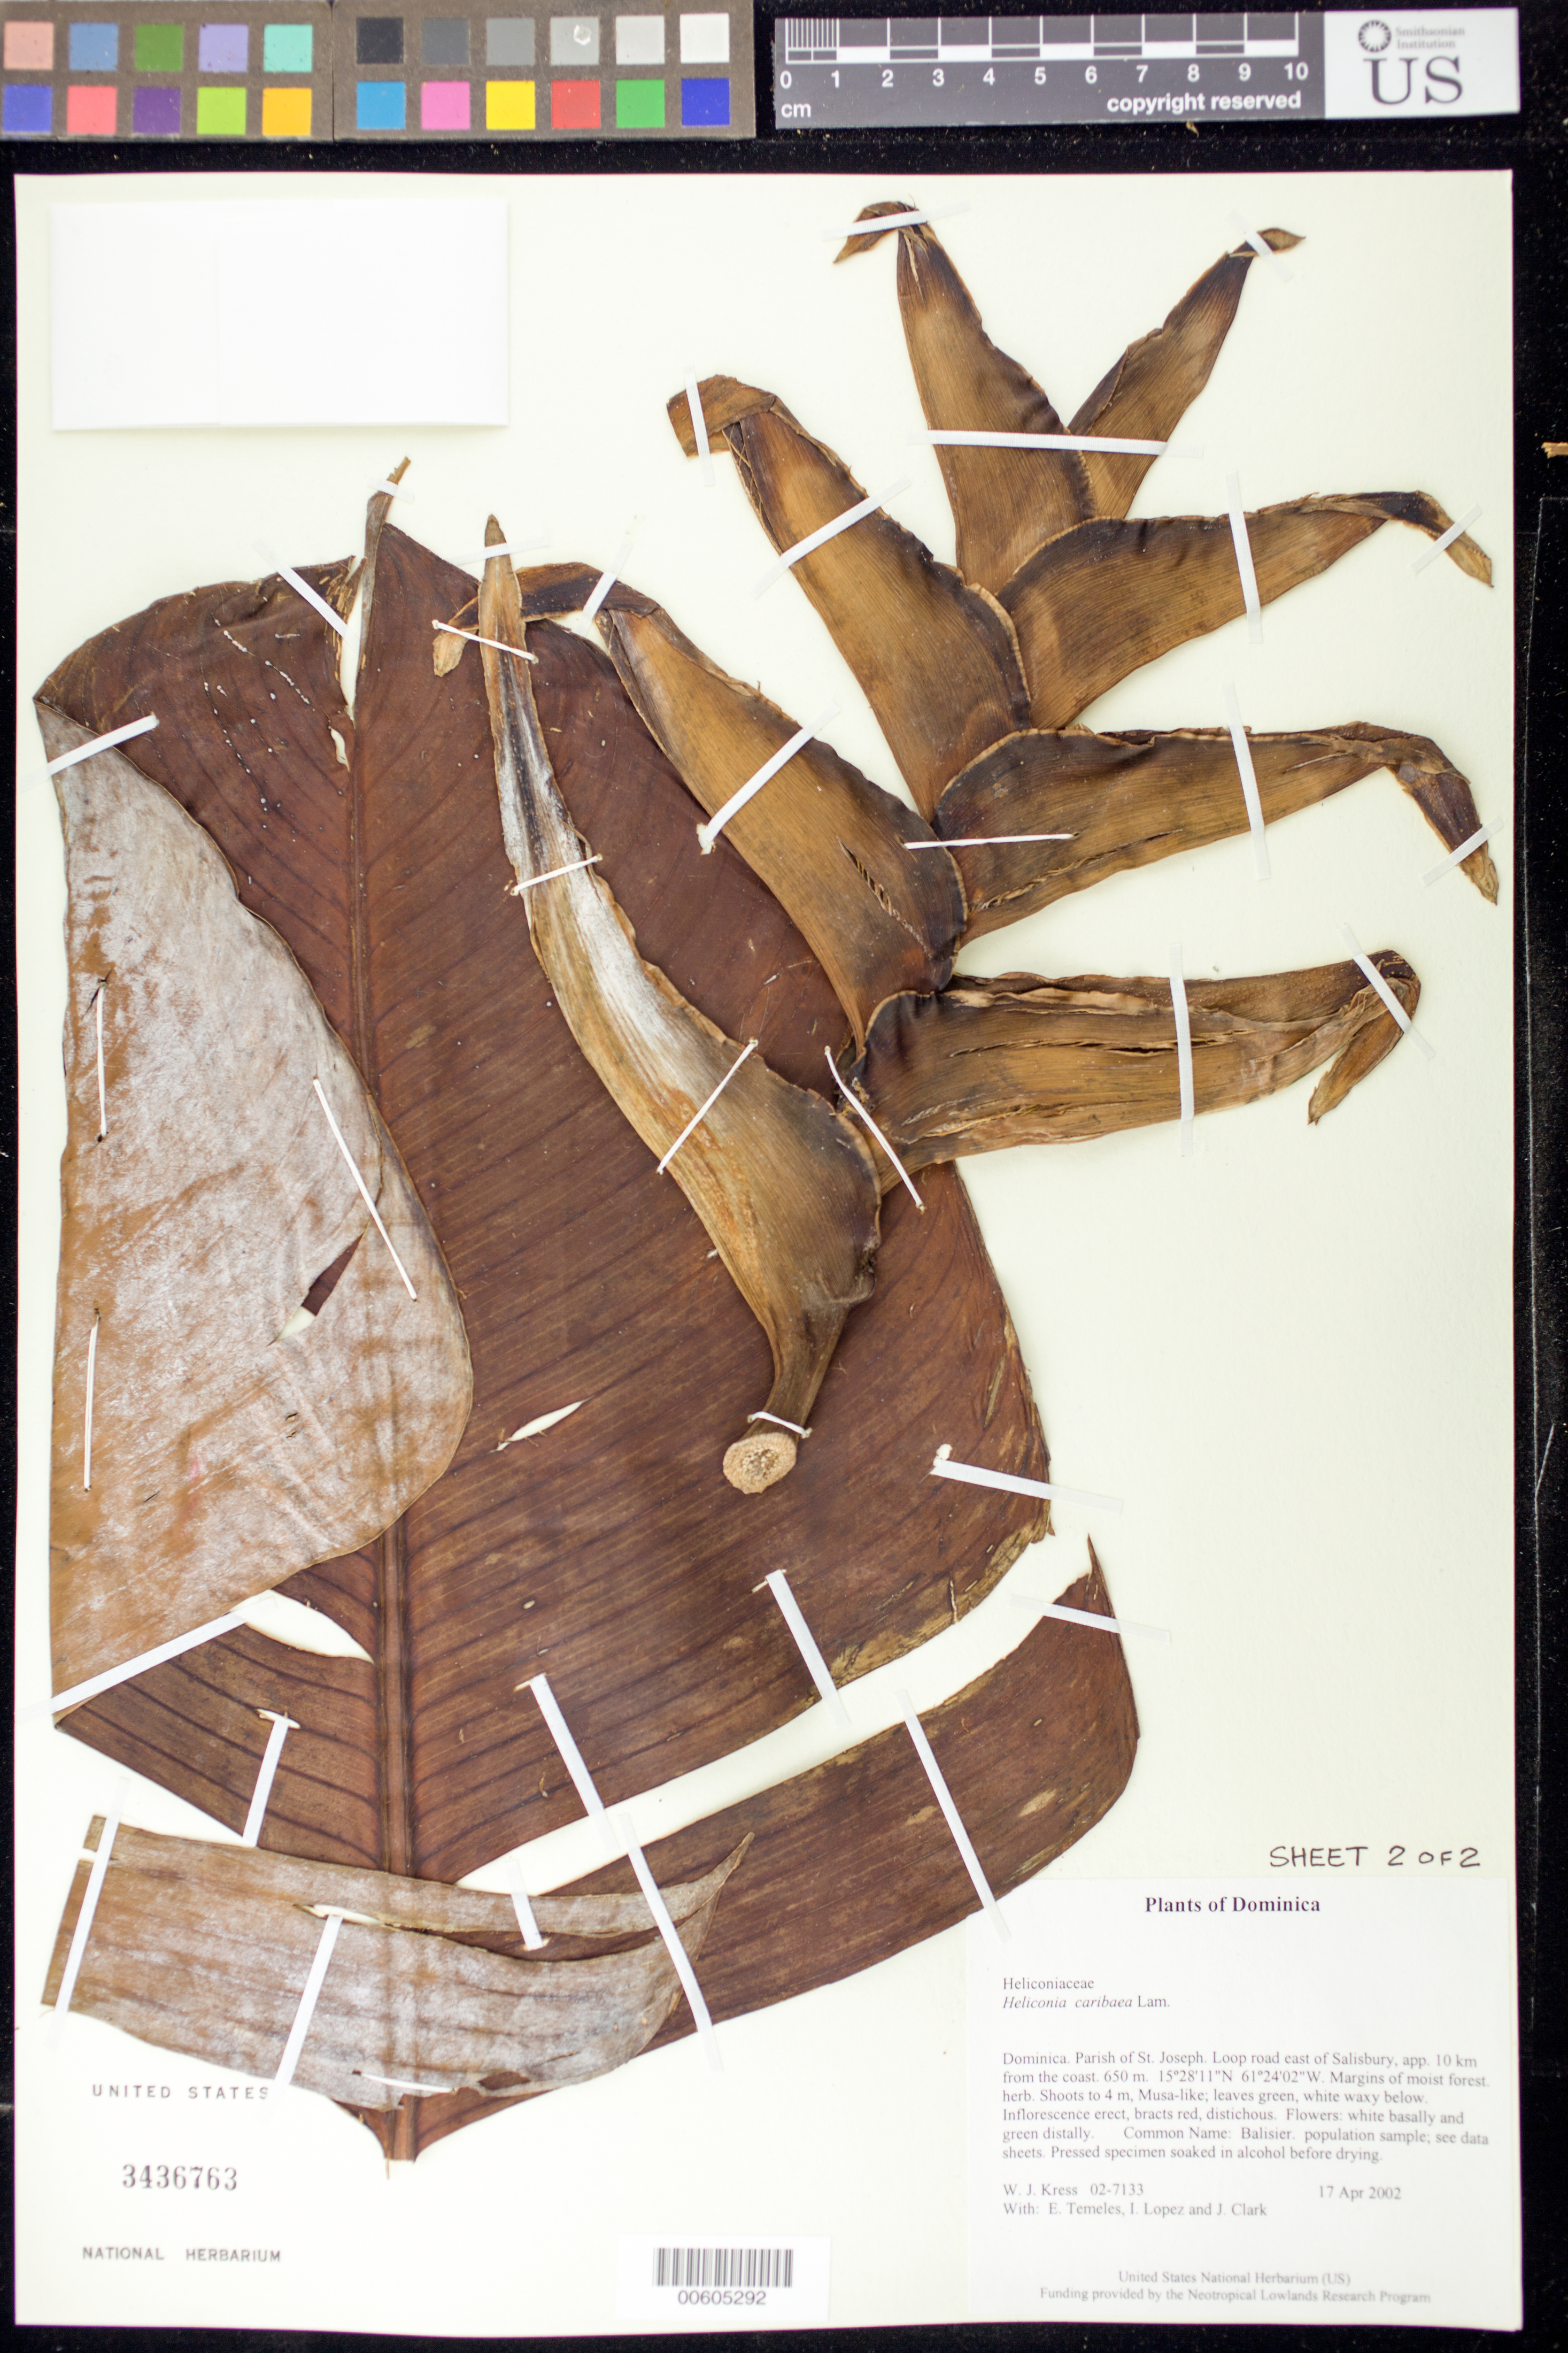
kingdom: Plantae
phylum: Tracheophyta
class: Liliopsida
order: Zingiberales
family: Heliconiaceae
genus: Heliconia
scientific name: Heliconia caribaea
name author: Lam.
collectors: W. J. Kress, E. Temeles, J. L. Clark & I. C. Lopez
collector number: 02-7133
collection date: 2002-04-17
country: Dominica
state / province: St. Joseph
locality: Loop road east of Salisbury, app. 10 km from the coast.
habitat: Margins of moist forest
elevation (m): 650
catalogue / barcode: US 3436762